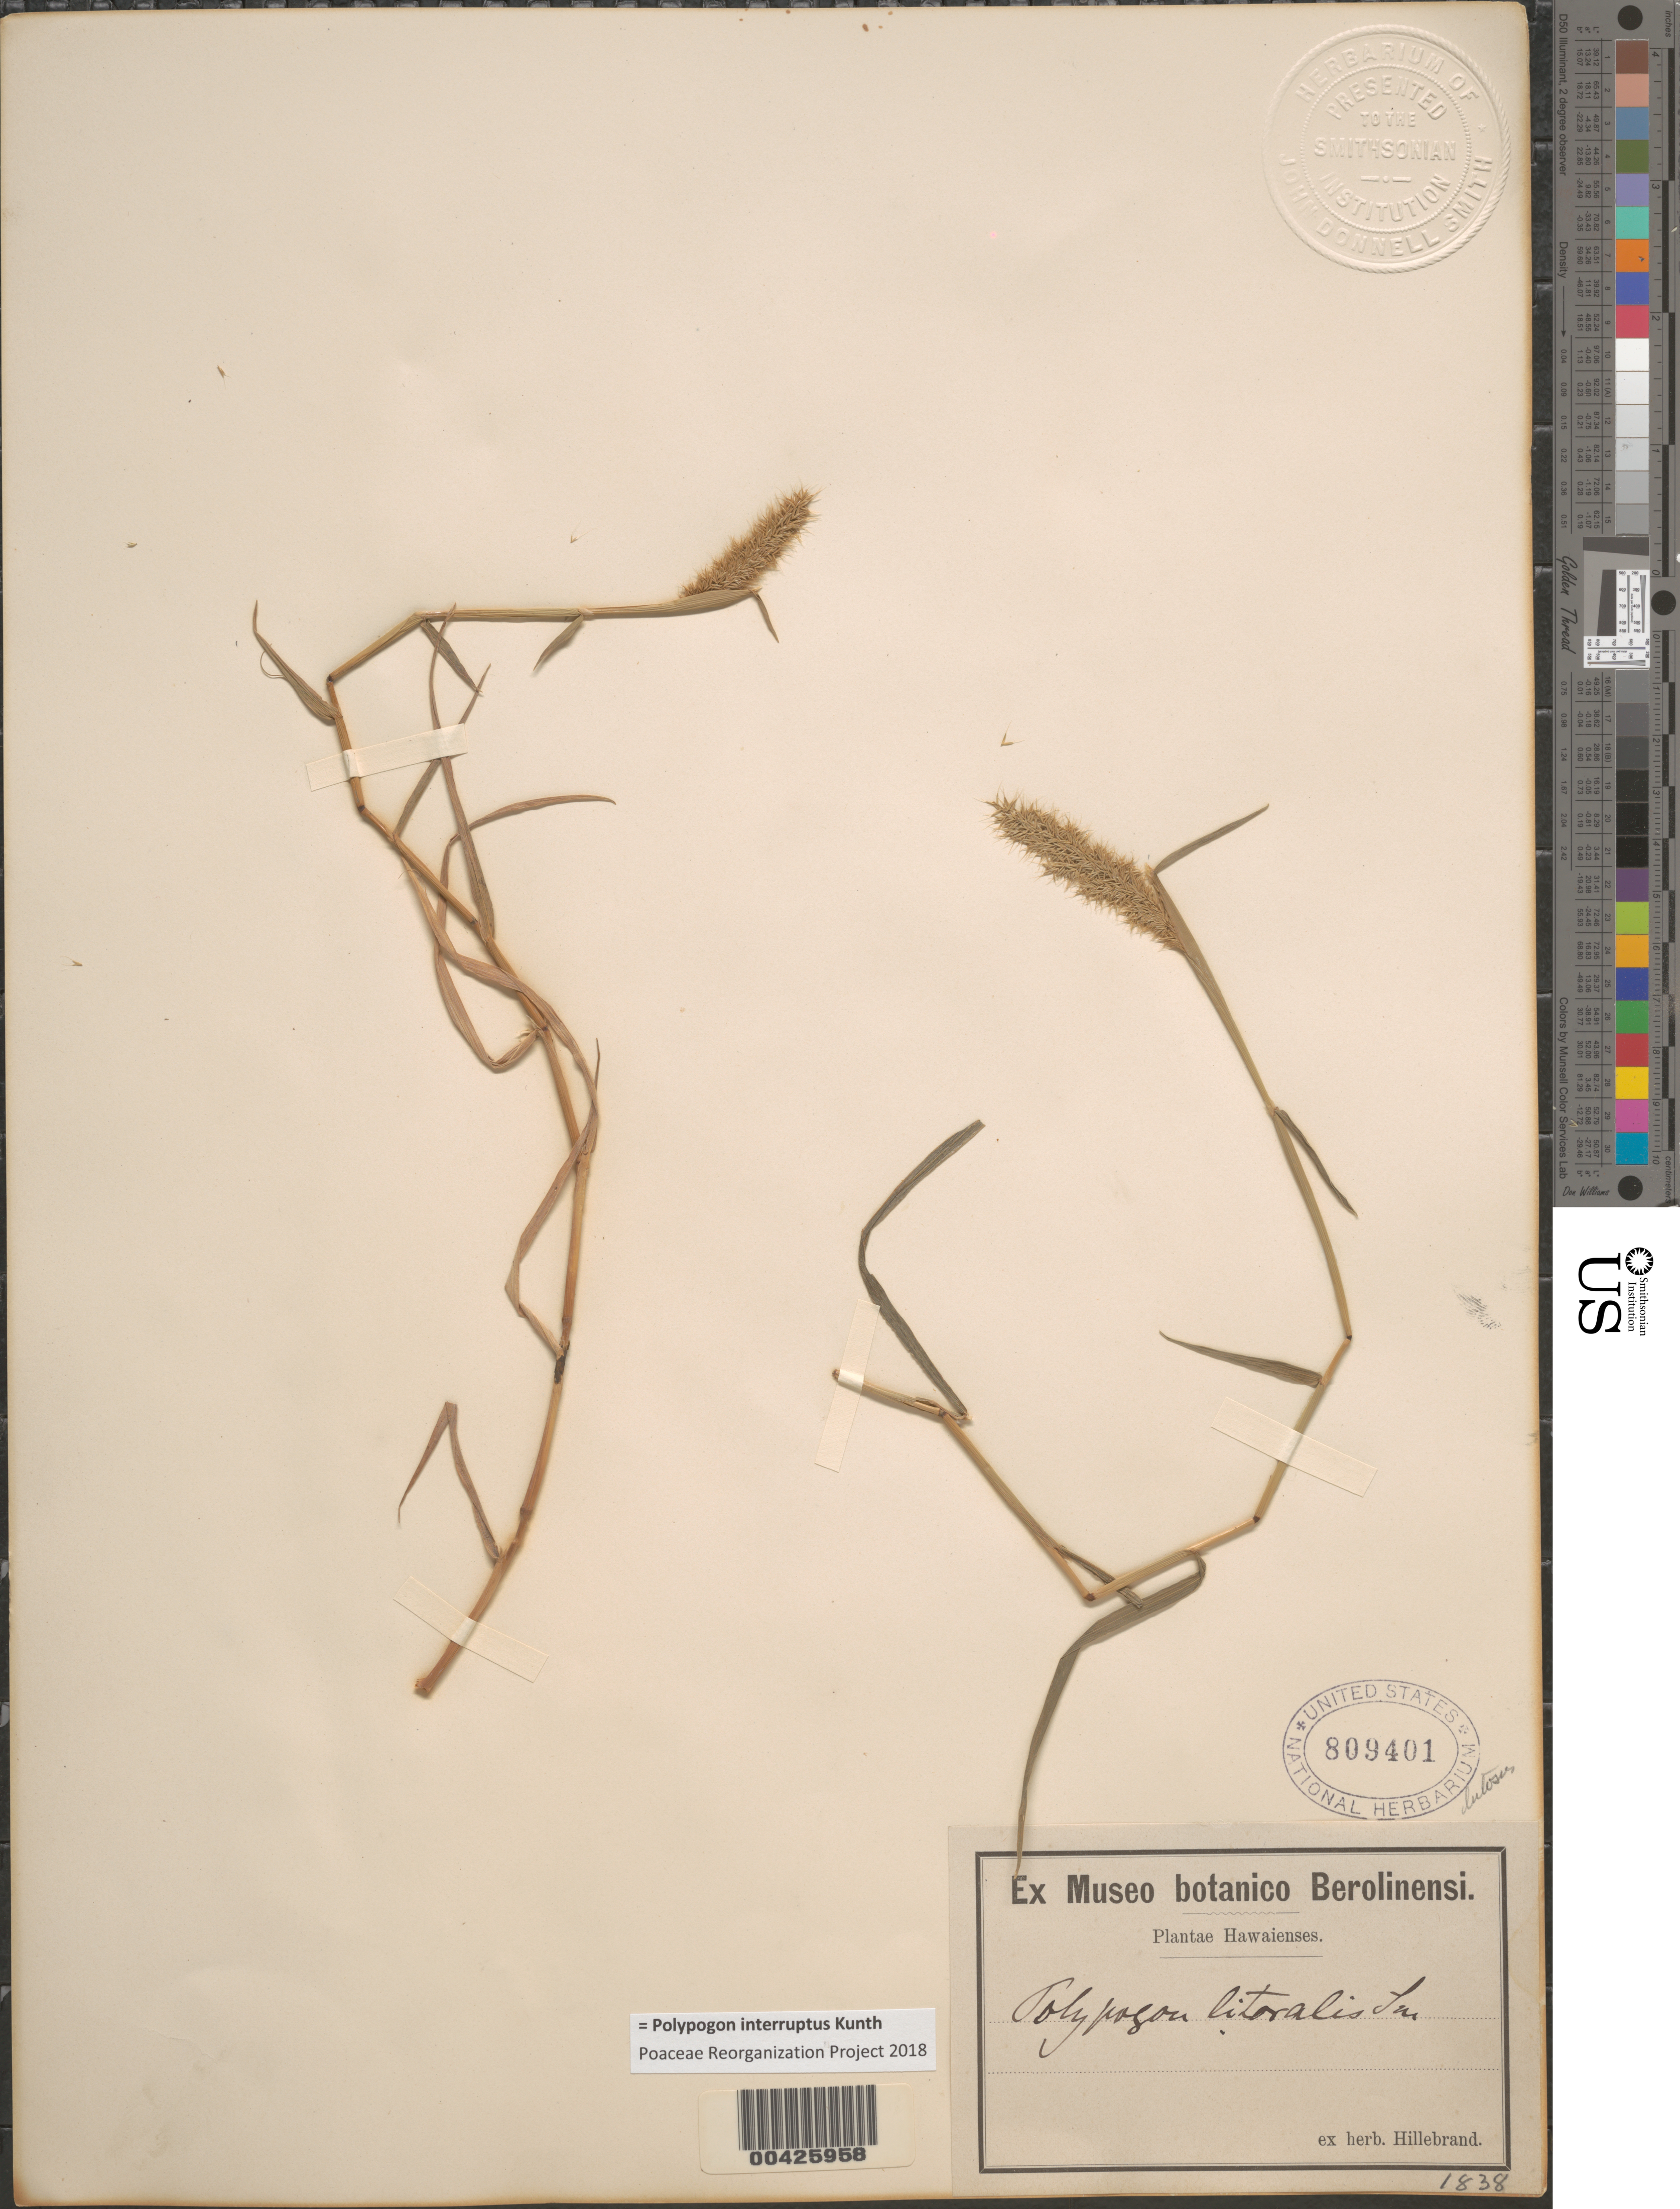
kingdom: Plantae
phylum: Tracheophyta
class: Liliopsida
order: Poales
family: Poaceae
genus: Polypogon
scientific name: Polypogon fugax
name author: Nees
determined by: Faccenda, K.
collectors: Wilkes Explor. Exped.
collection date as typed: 1838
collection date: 1838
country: United States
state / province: Hawaii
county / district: Hawaii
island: Hawaii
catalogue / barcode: US 809401